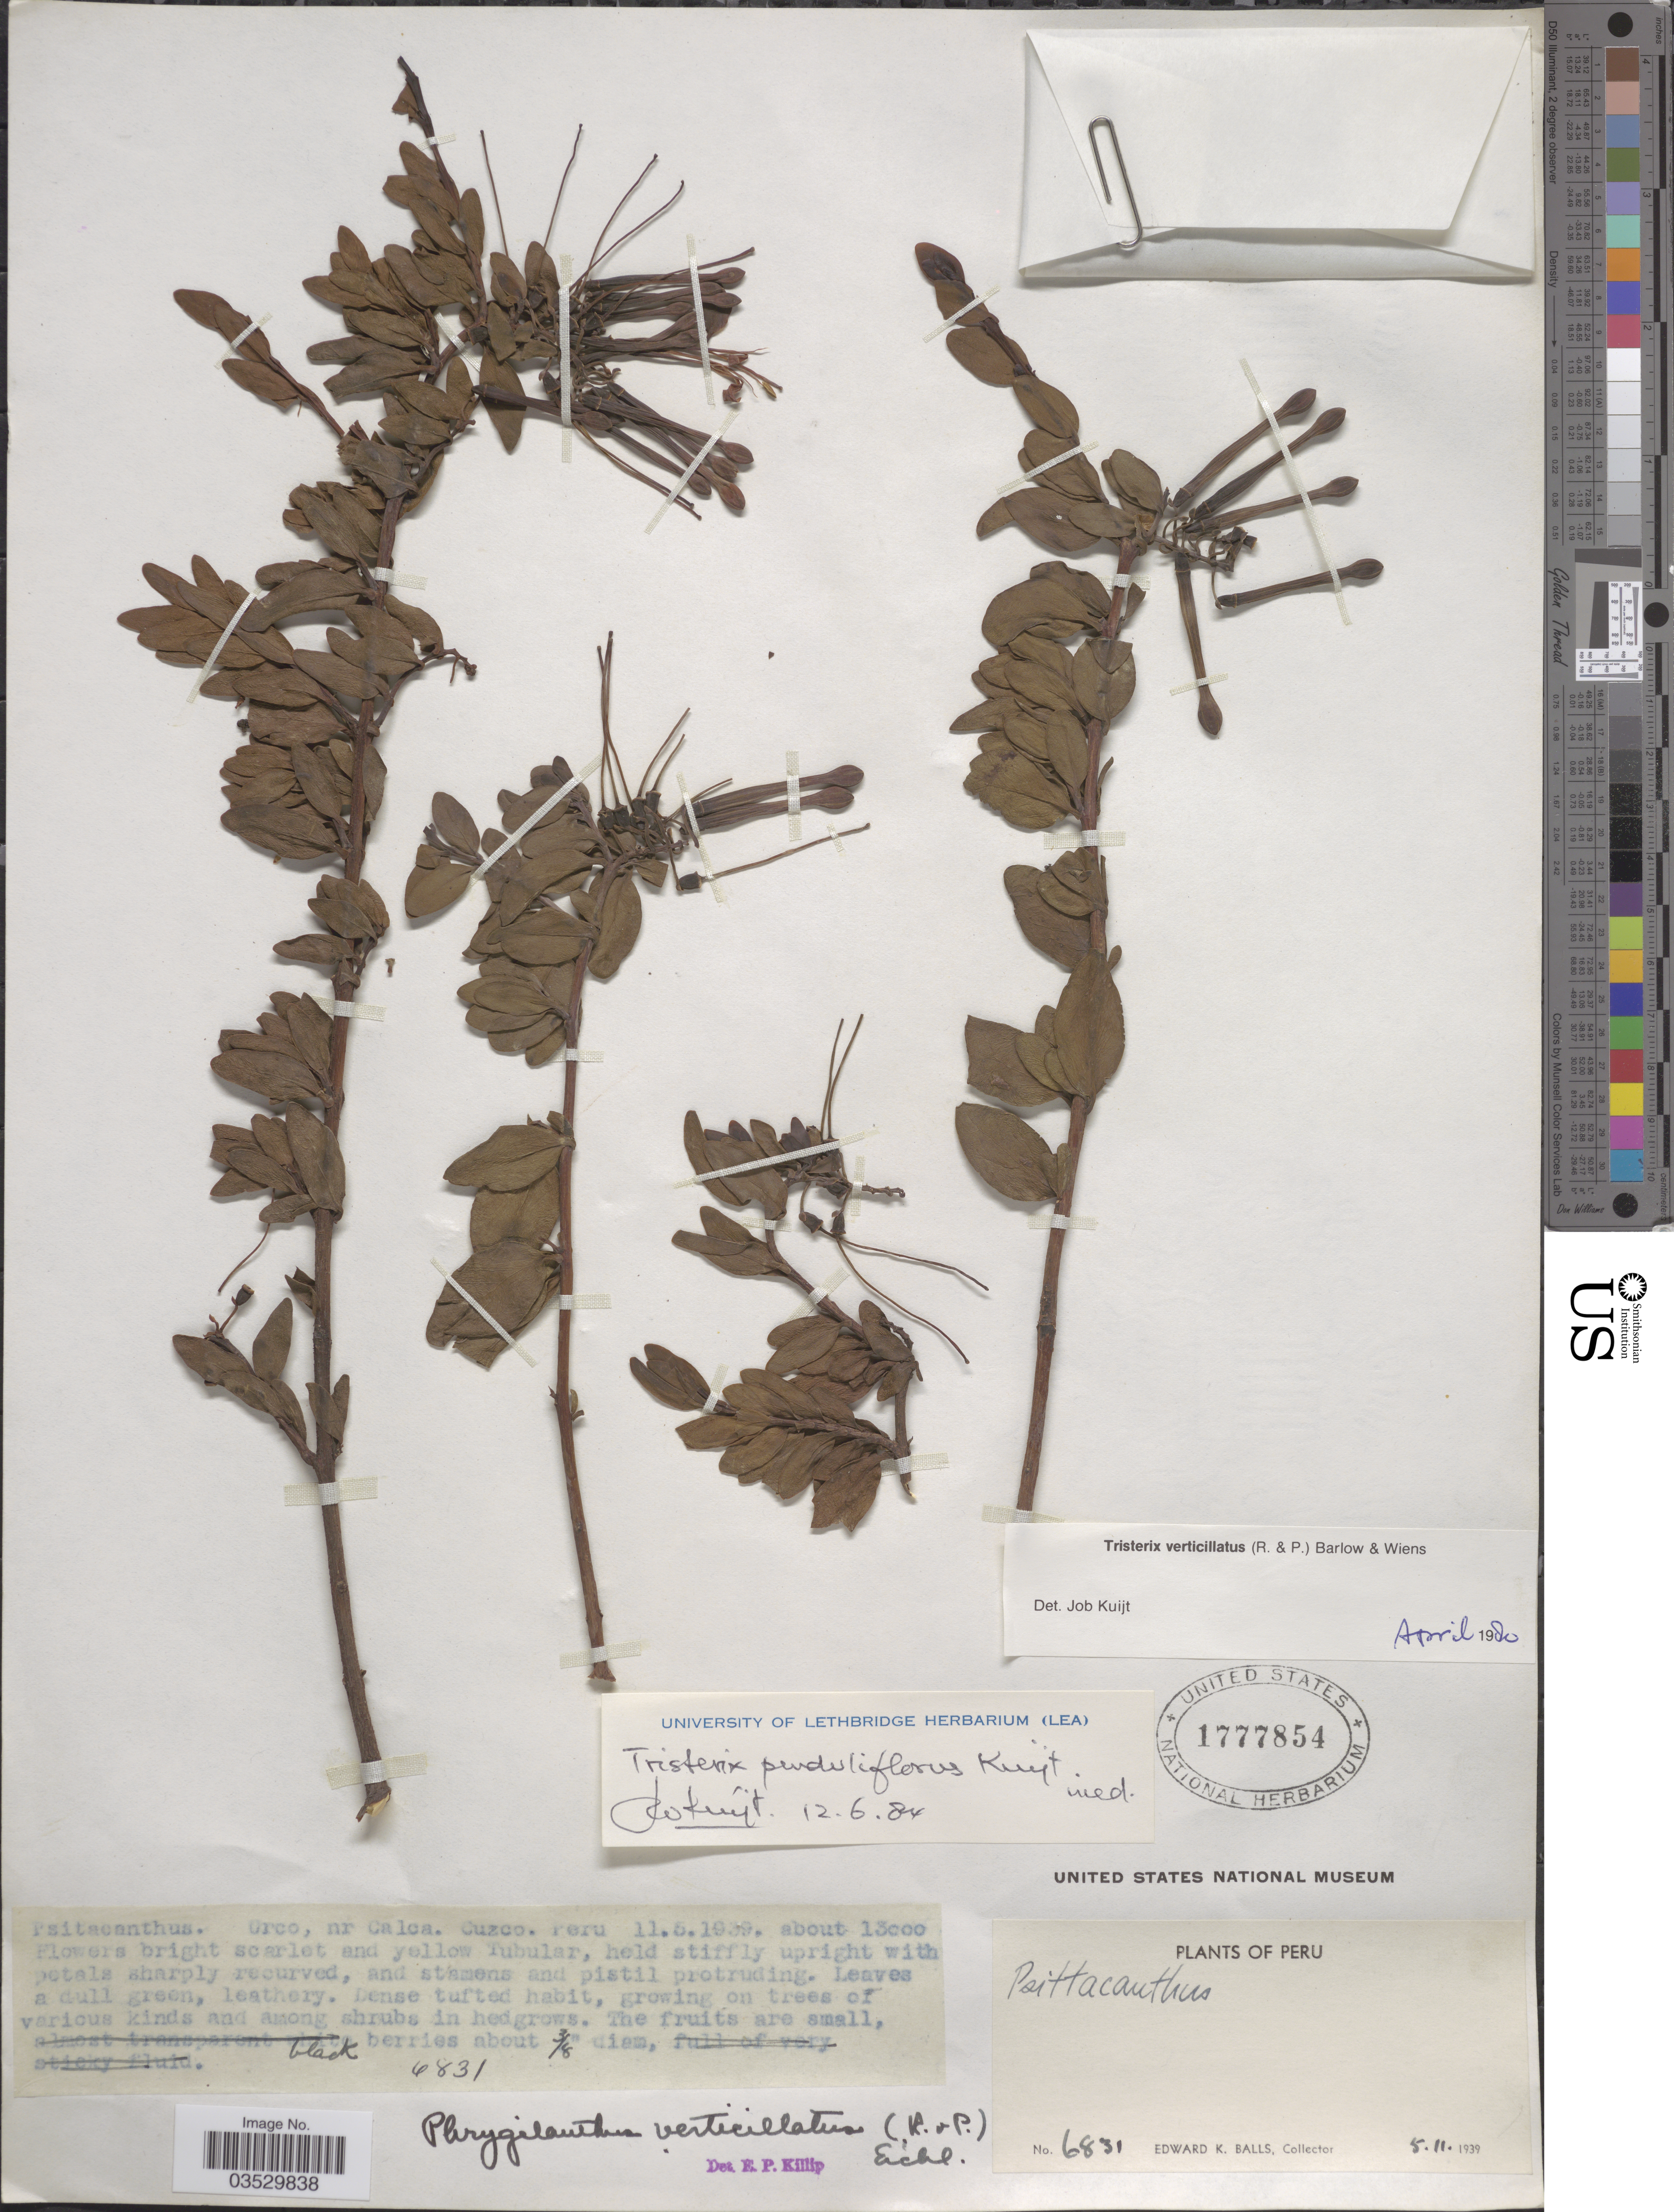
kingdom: Plantae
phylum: Tracheophyta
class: Magnoliopsida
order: Santalales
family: Loranthaceae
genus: Tristerix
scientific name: Tristerix penduliflorus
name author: Kuijt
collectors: E. K. Balls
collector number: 6831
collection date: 1939-11-05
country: Peru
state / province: Cusco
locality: Grco, nr Calca. Cuzco.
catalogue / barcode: US 1777854